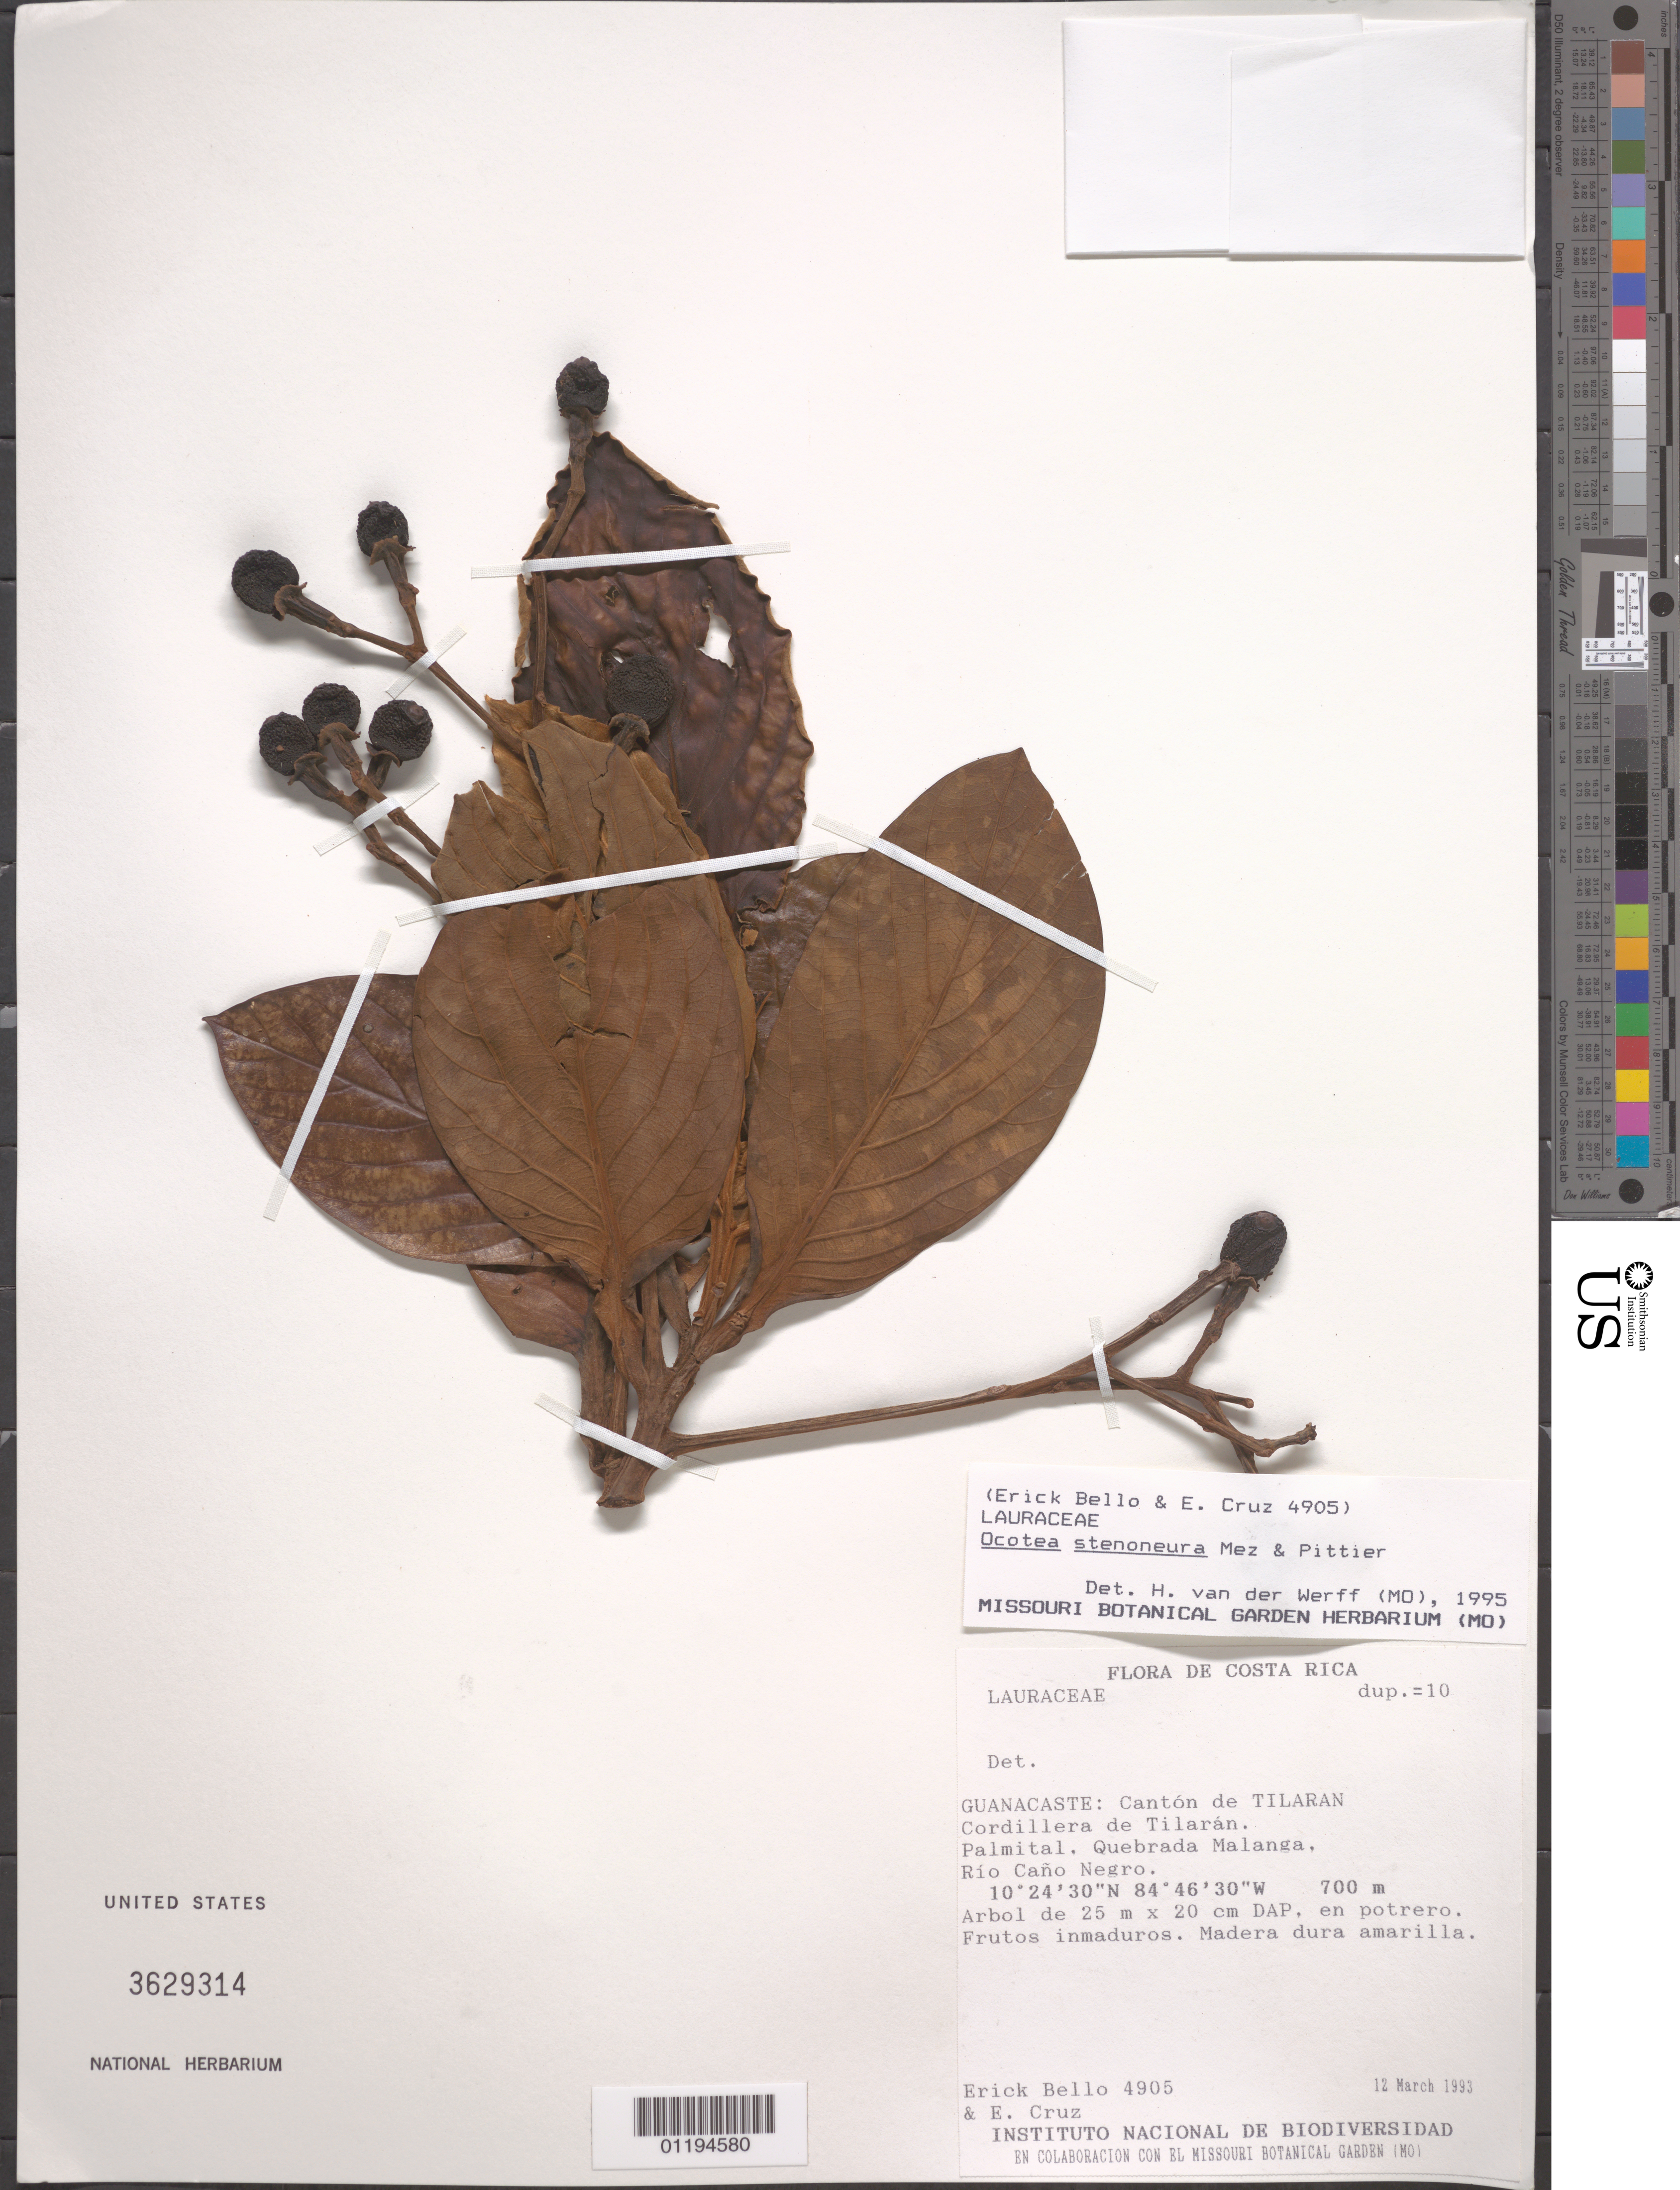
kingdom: Plantae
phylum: Tracheophyta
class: Magnoliopsida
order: Laurales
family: Lauraceae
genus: Ocotea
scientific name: Ocotea stenoneura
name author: Mez & Pittier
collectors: E. Bello & E. Cruz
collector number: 4905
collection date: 1993-03-12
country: Costa Rica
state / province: Guanacaste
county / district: Canton de Tilaran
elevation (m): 700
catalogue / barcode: US 3629314